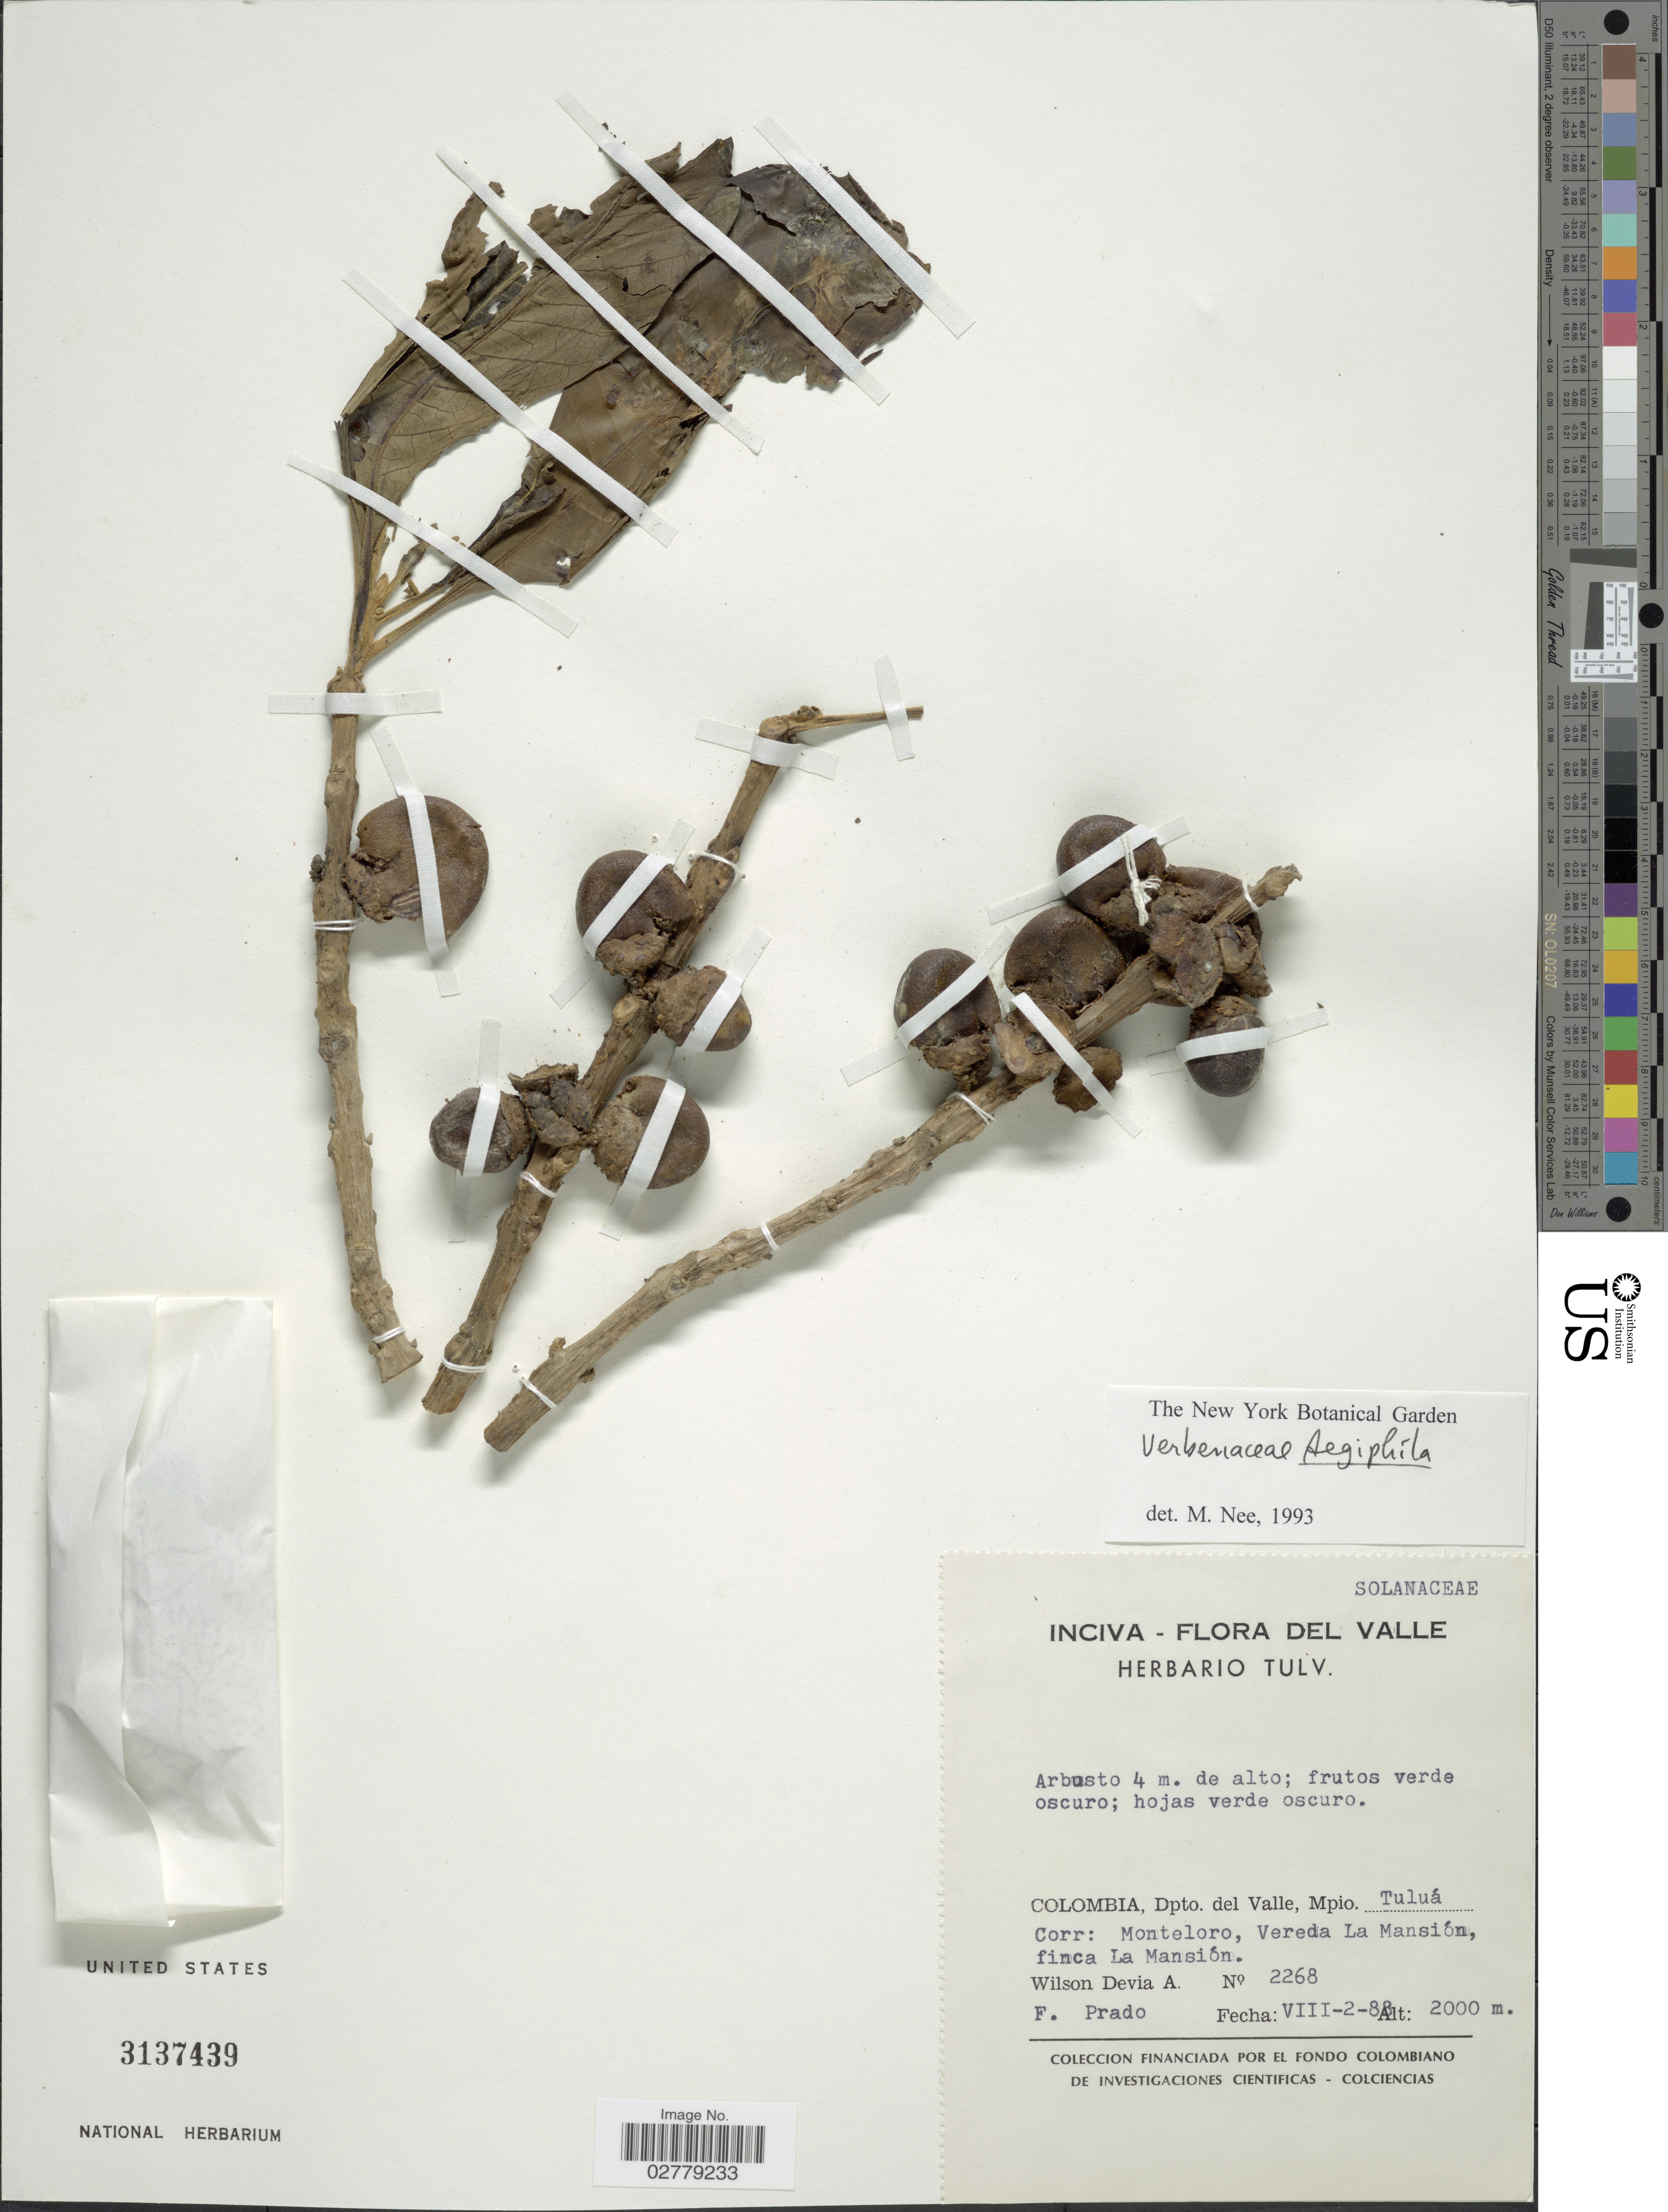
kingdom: Plantae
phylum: Tracheophyta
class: Magnoliopsida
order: Lamiales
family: Lamiaceae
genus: Aegiphila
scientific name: Aegiphila sp.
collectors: W. Devia A. & F. Prado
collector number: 2268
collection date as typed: Transcribed d/m/y: 2/8/88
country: Colombia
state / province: Valle del Cauca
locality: Dpto. del Valle, Mpio. Tuluá. Corr: Monteloro, Vereda La Mansión, finca La Mansión.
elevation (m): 2000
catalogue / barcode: US 3137439